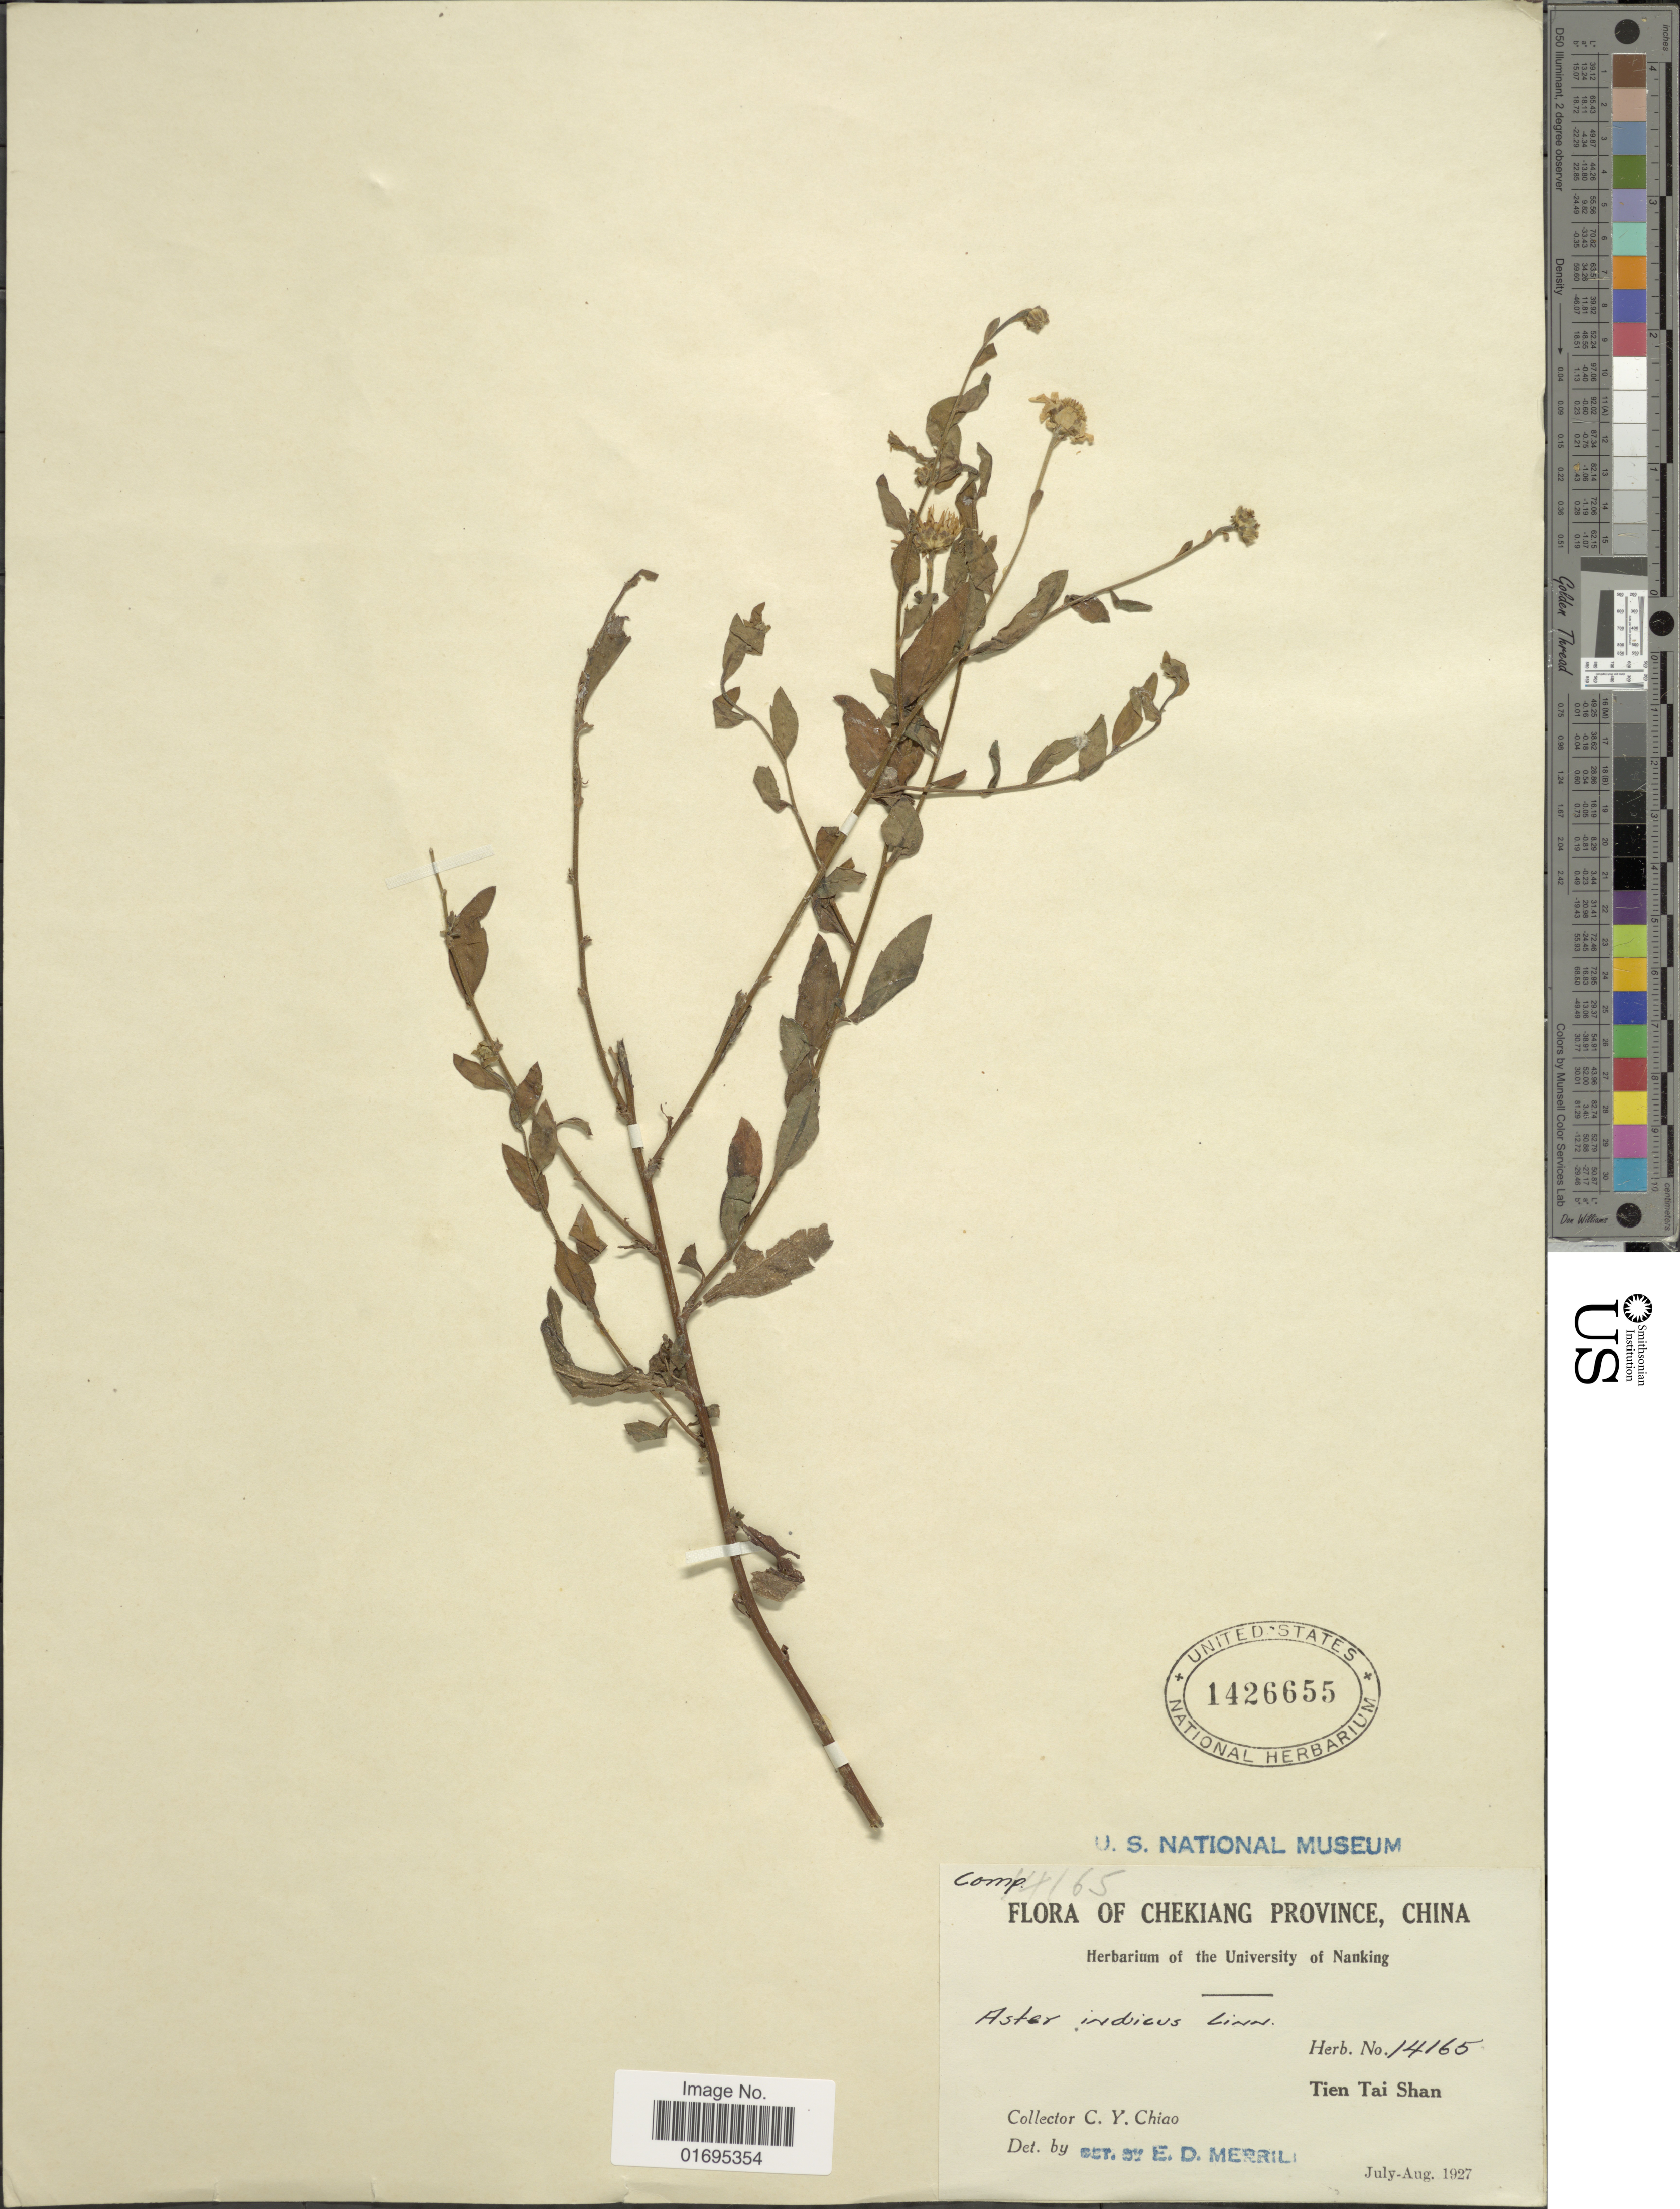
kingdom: Plantae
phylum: Tracheophyta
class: Magnoliopsida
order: Asterales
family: Asteraceae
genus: Kalimeris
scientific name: Kalimeris indica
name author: (L.) Sch. Bip.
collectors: C. Y. Chiao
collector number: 14165/14165*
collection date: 1927-07/1927-08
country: China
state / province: Zhejiang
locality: Chekiang, Tien Tai Shan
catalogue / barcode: US 1426655